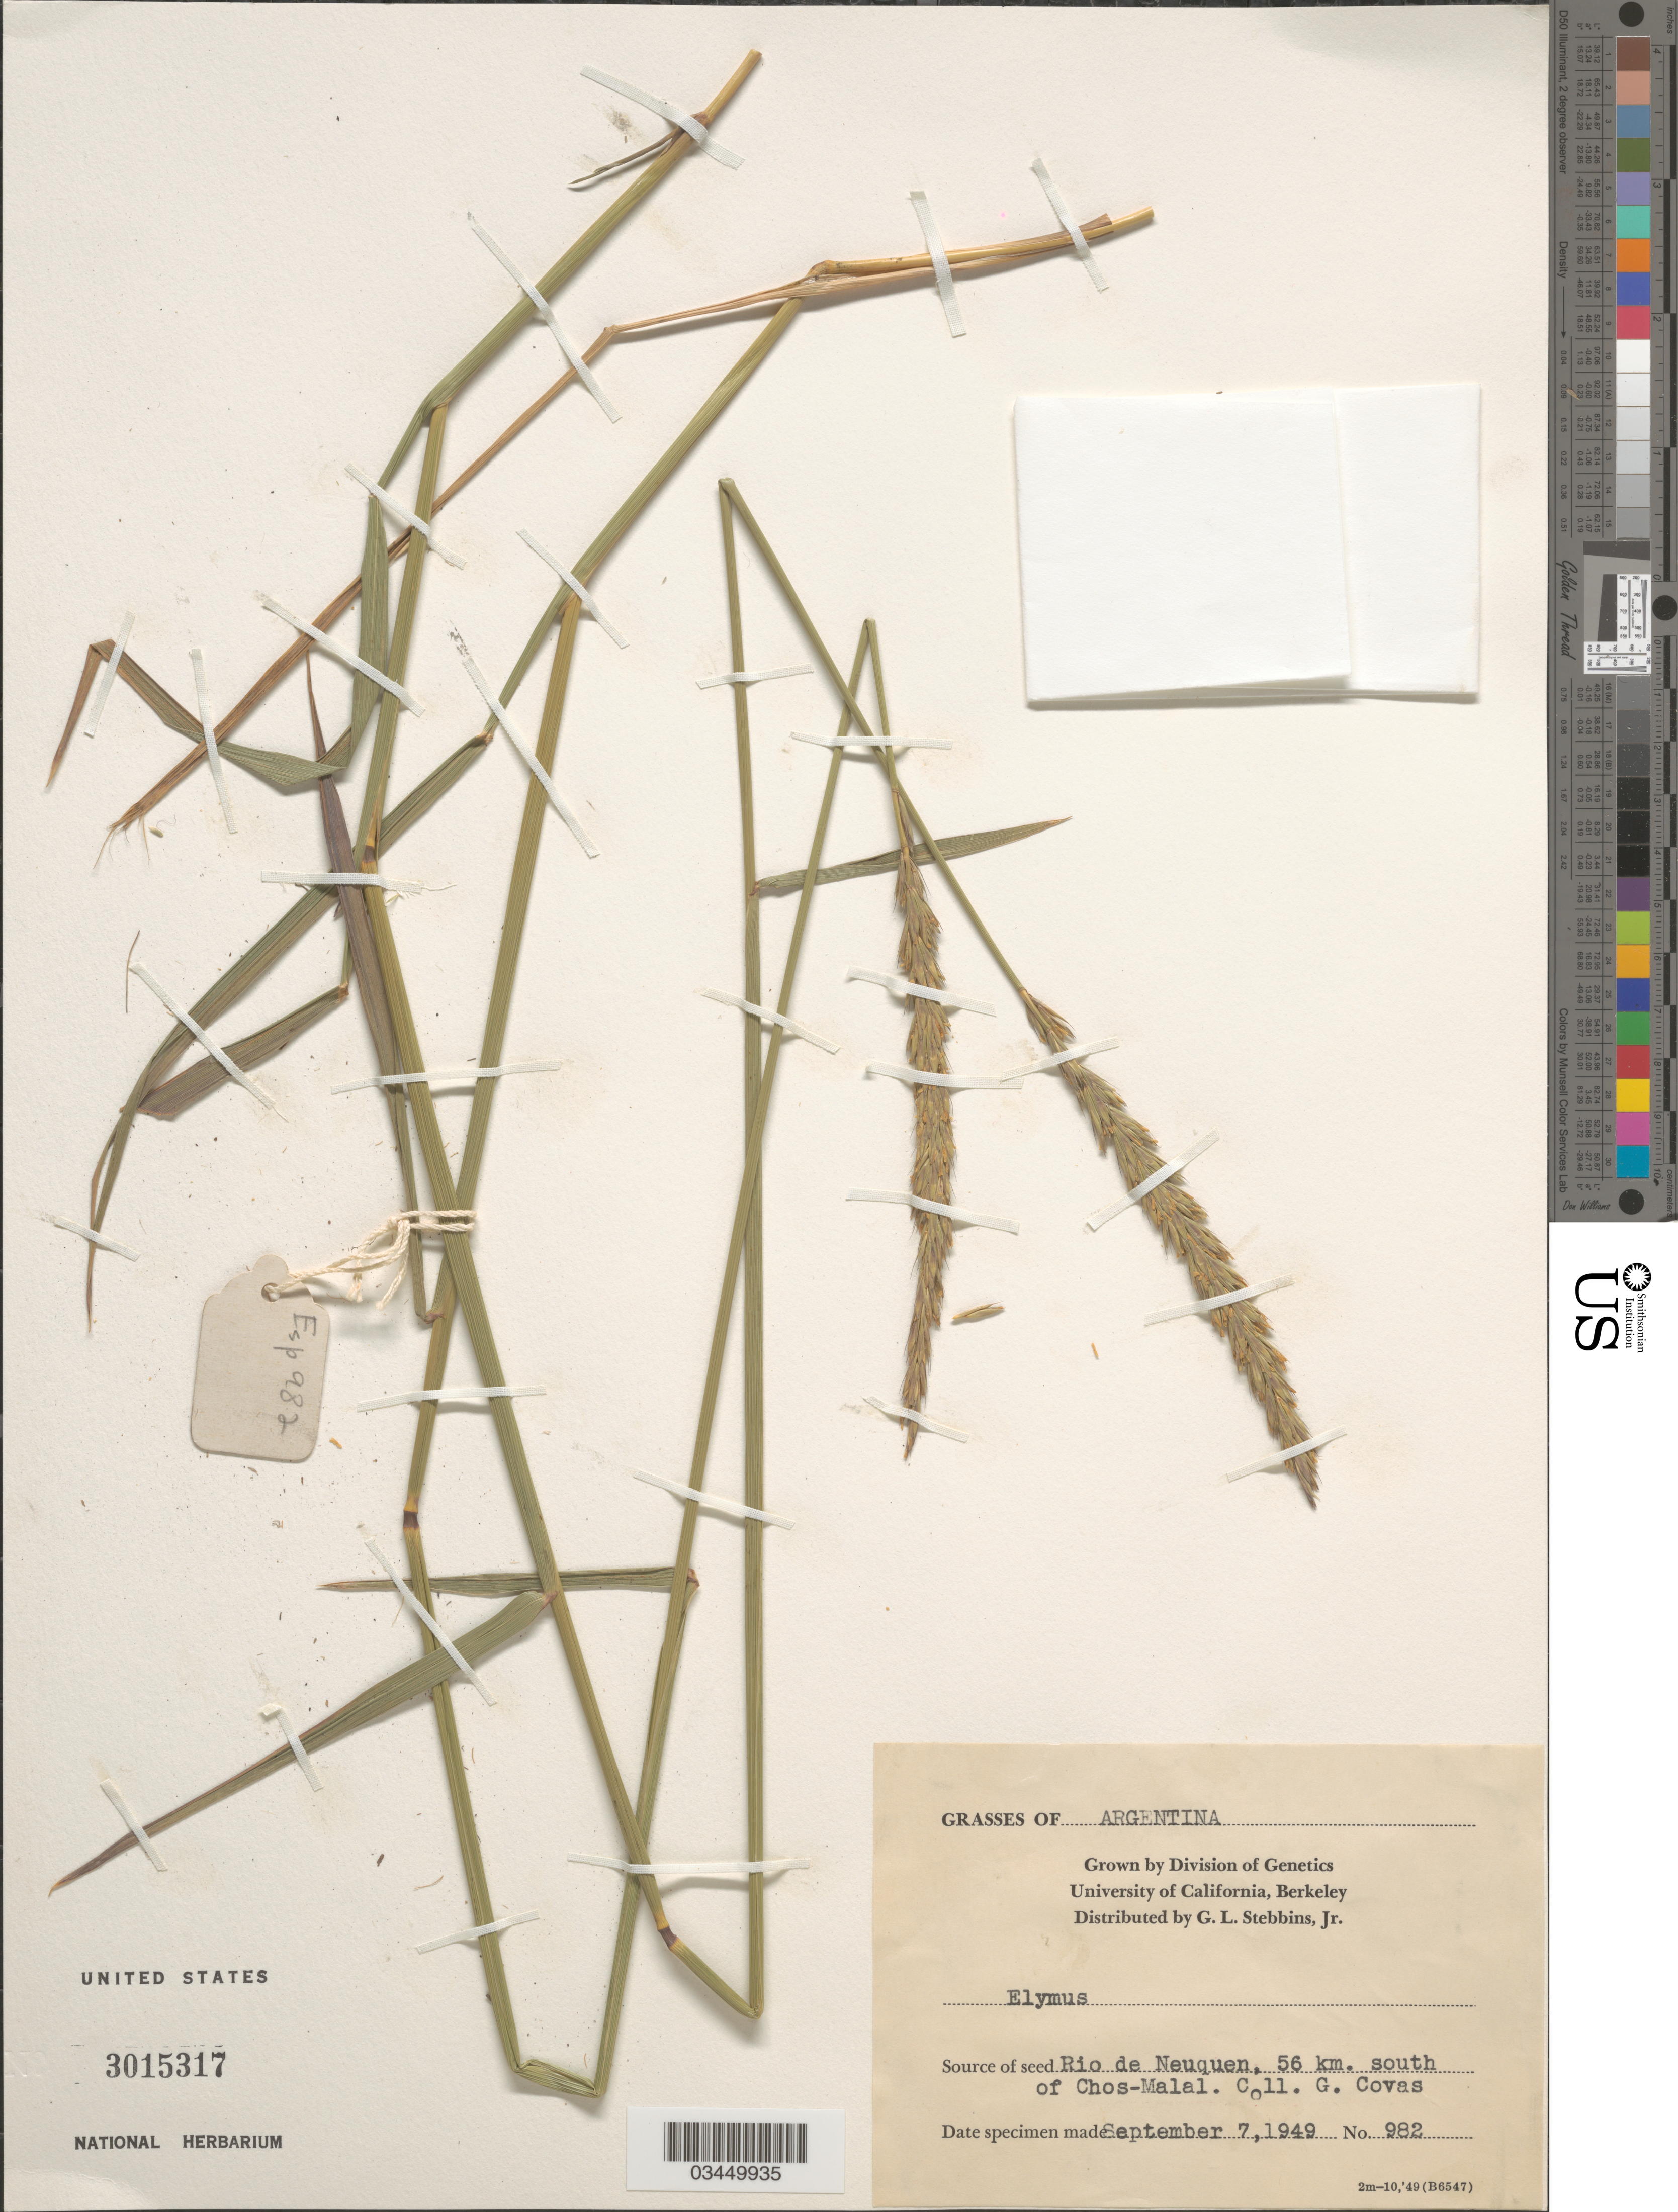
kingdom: Plantae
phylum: Tracheophyta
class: Liliopsida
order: Poales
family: Poaceae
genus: Elymus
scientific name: Elymus sp.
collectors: G. L. Stebbins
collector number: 982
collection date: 1949-09-07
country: United States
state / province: California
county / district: Alameda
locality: University of California, Berkeley.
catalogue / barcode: US 3015317